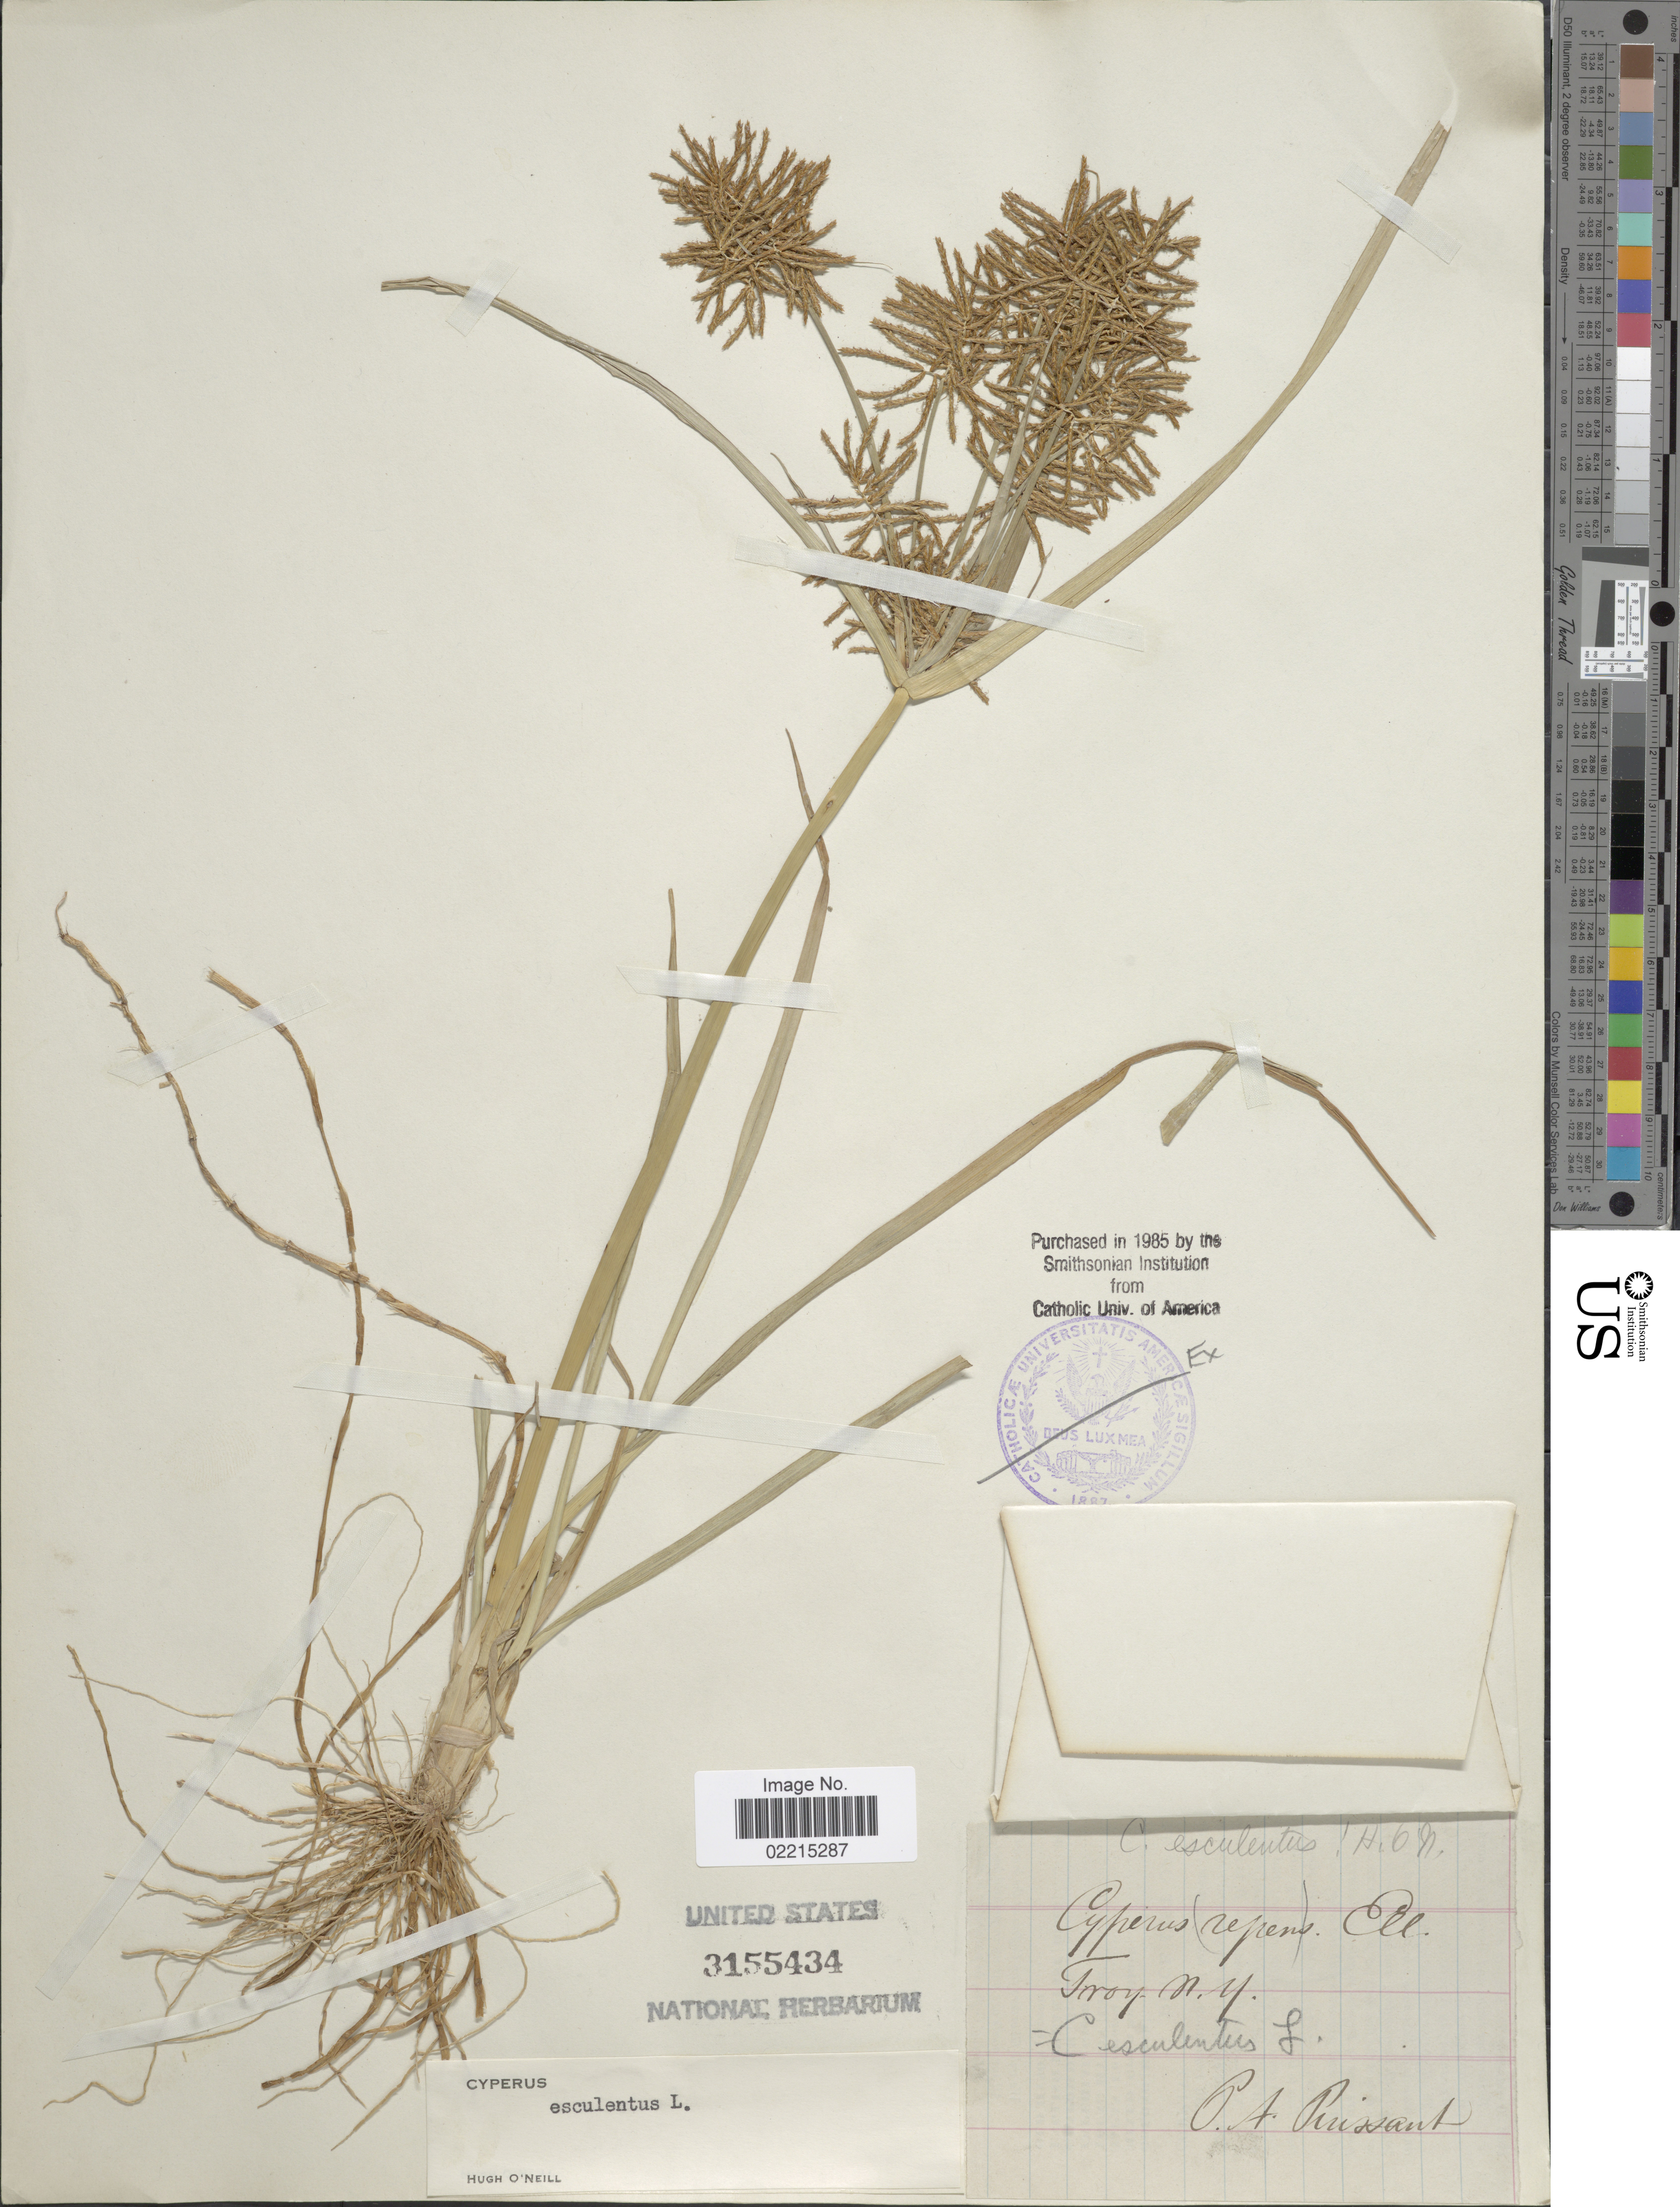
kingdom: Plantae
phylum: Tracheophyta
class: Liliopsida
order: Poales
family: Cyperaceae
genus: Cyperus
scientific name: Cyperus esculentus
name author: L.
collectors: P. Puissant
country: United States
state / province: New York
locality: Troy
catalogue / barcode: US 3155434